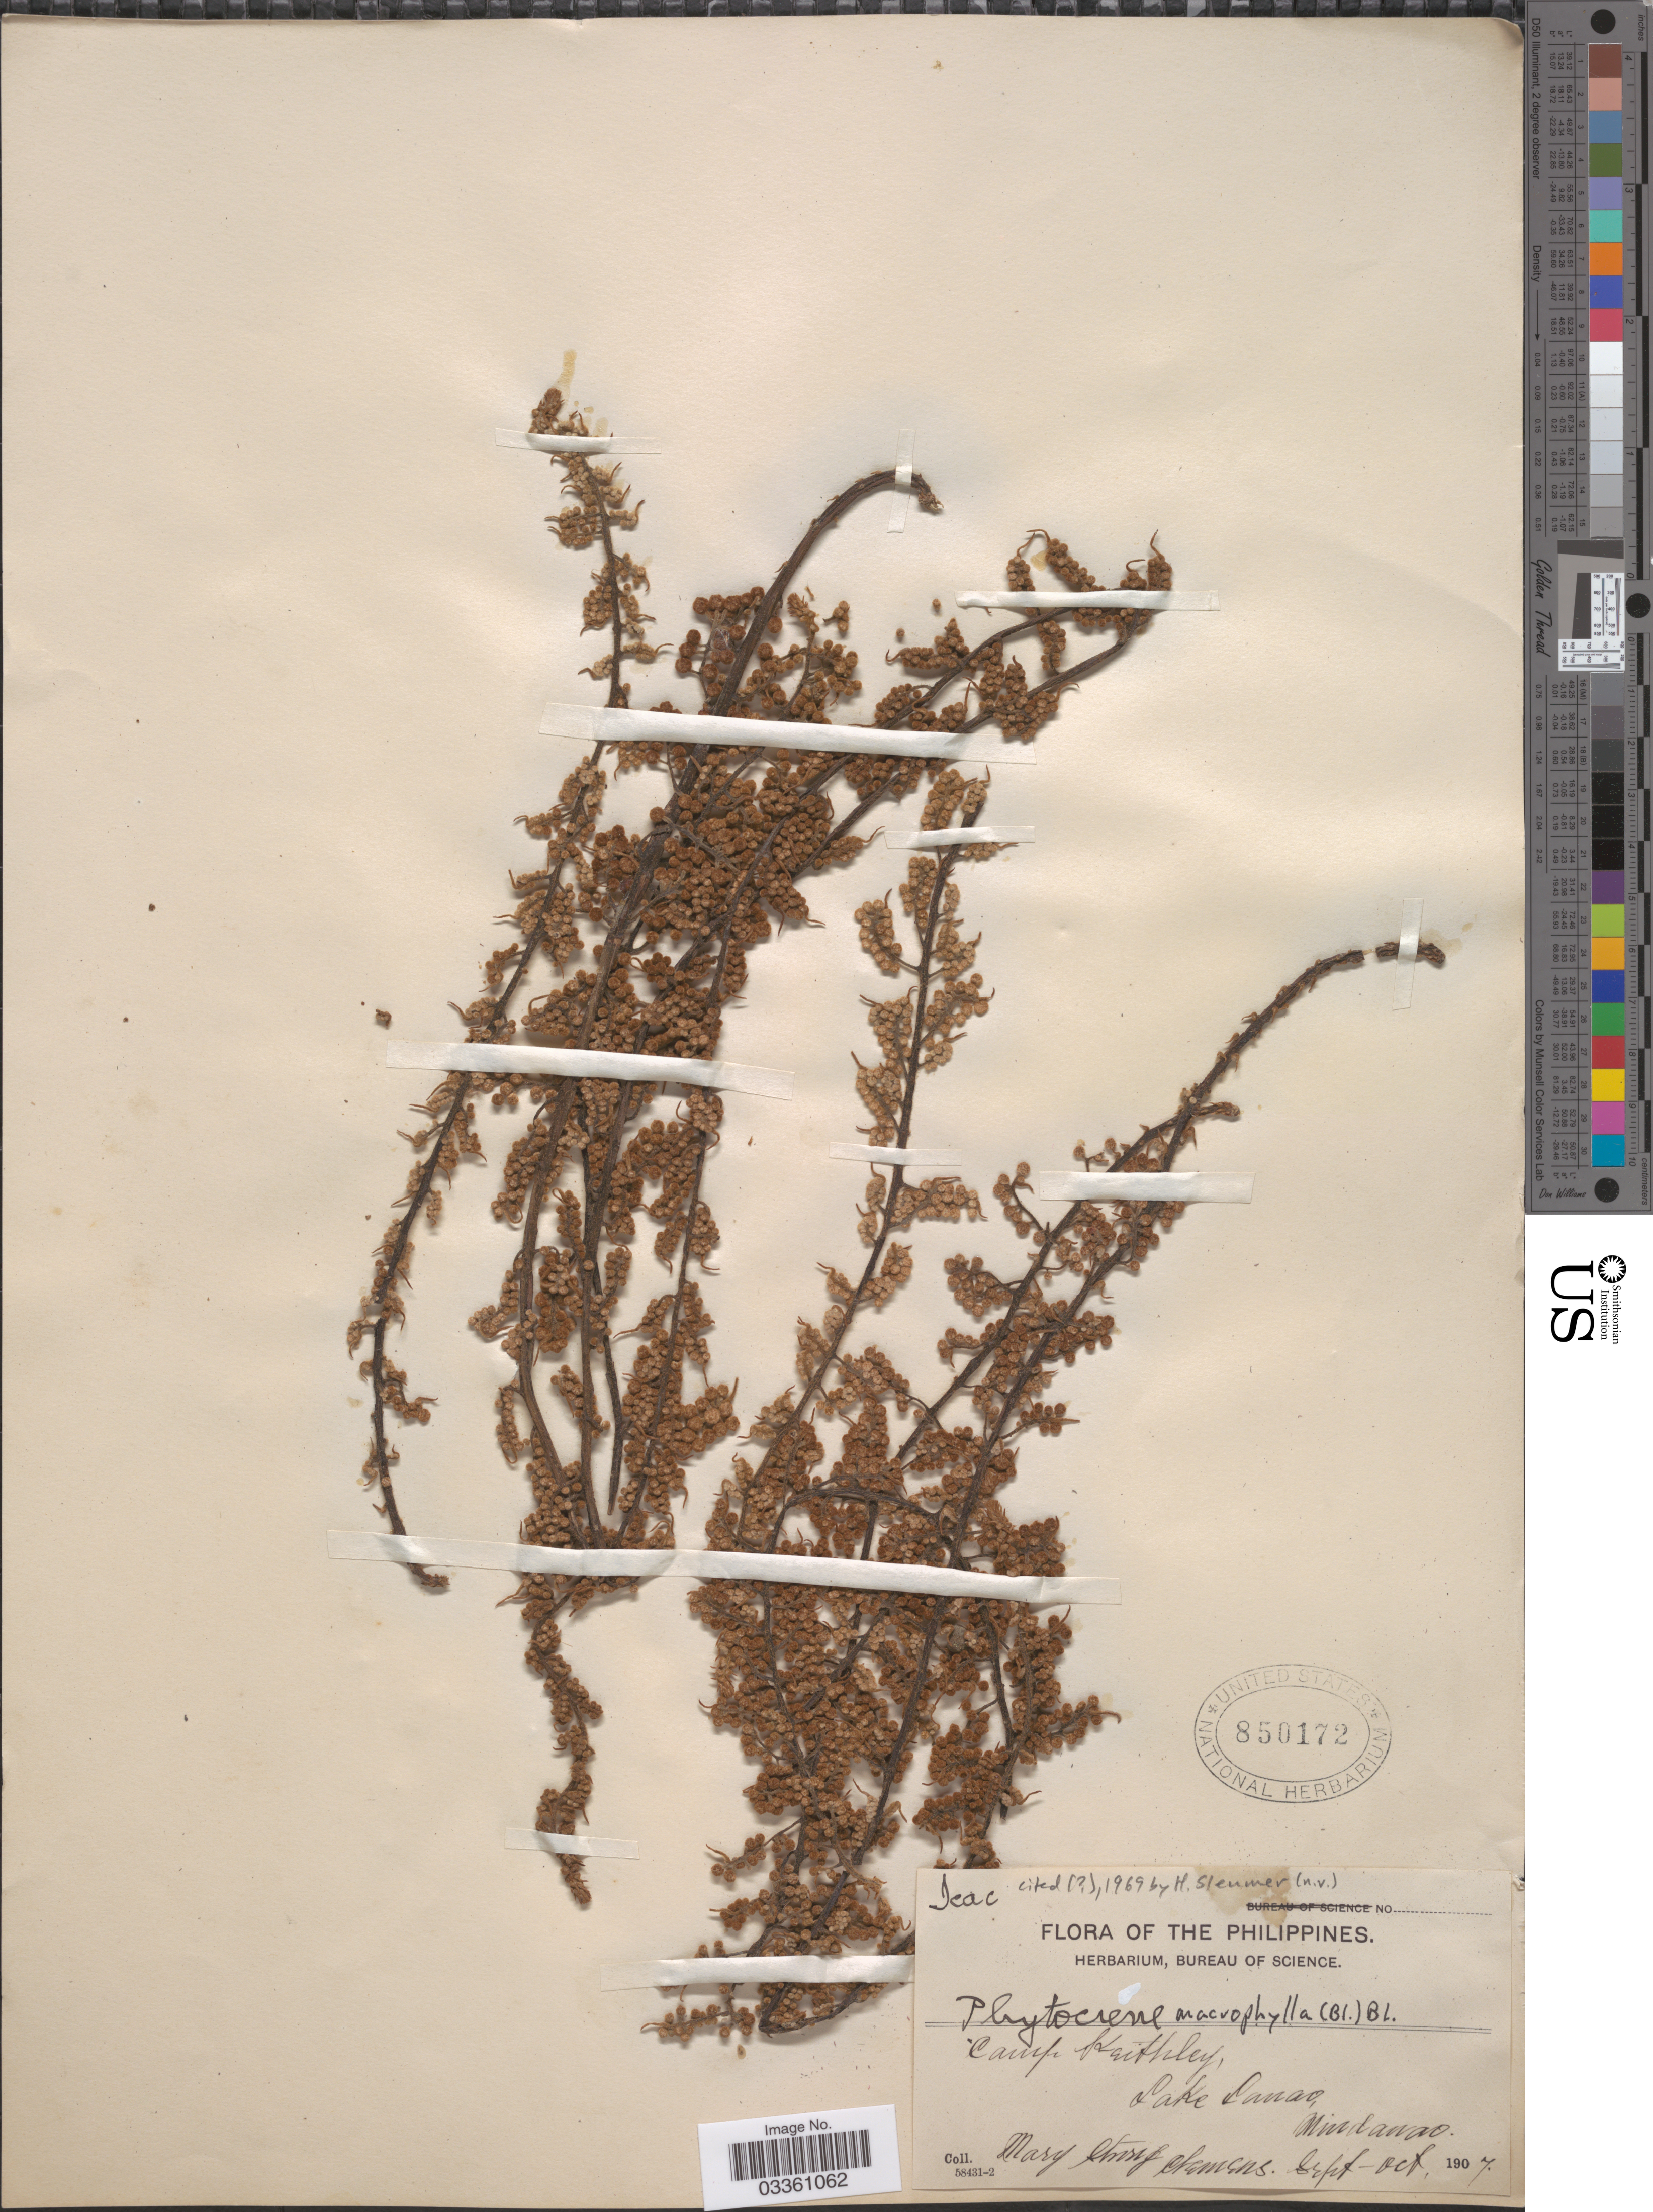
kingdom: Plantae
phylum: Tracheophyta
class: Magnoliopsida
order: Icacinales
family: Icacinaceae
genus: Phytocrene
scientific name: Phytocrene macrophylla var. macrophylla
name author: (Blume) Blume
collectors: M. S. Clemens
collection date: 1907-09/1907-10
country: Philippines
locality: Camp Keithley, Lake Lanao, Mindanao.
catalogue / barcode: US 850172